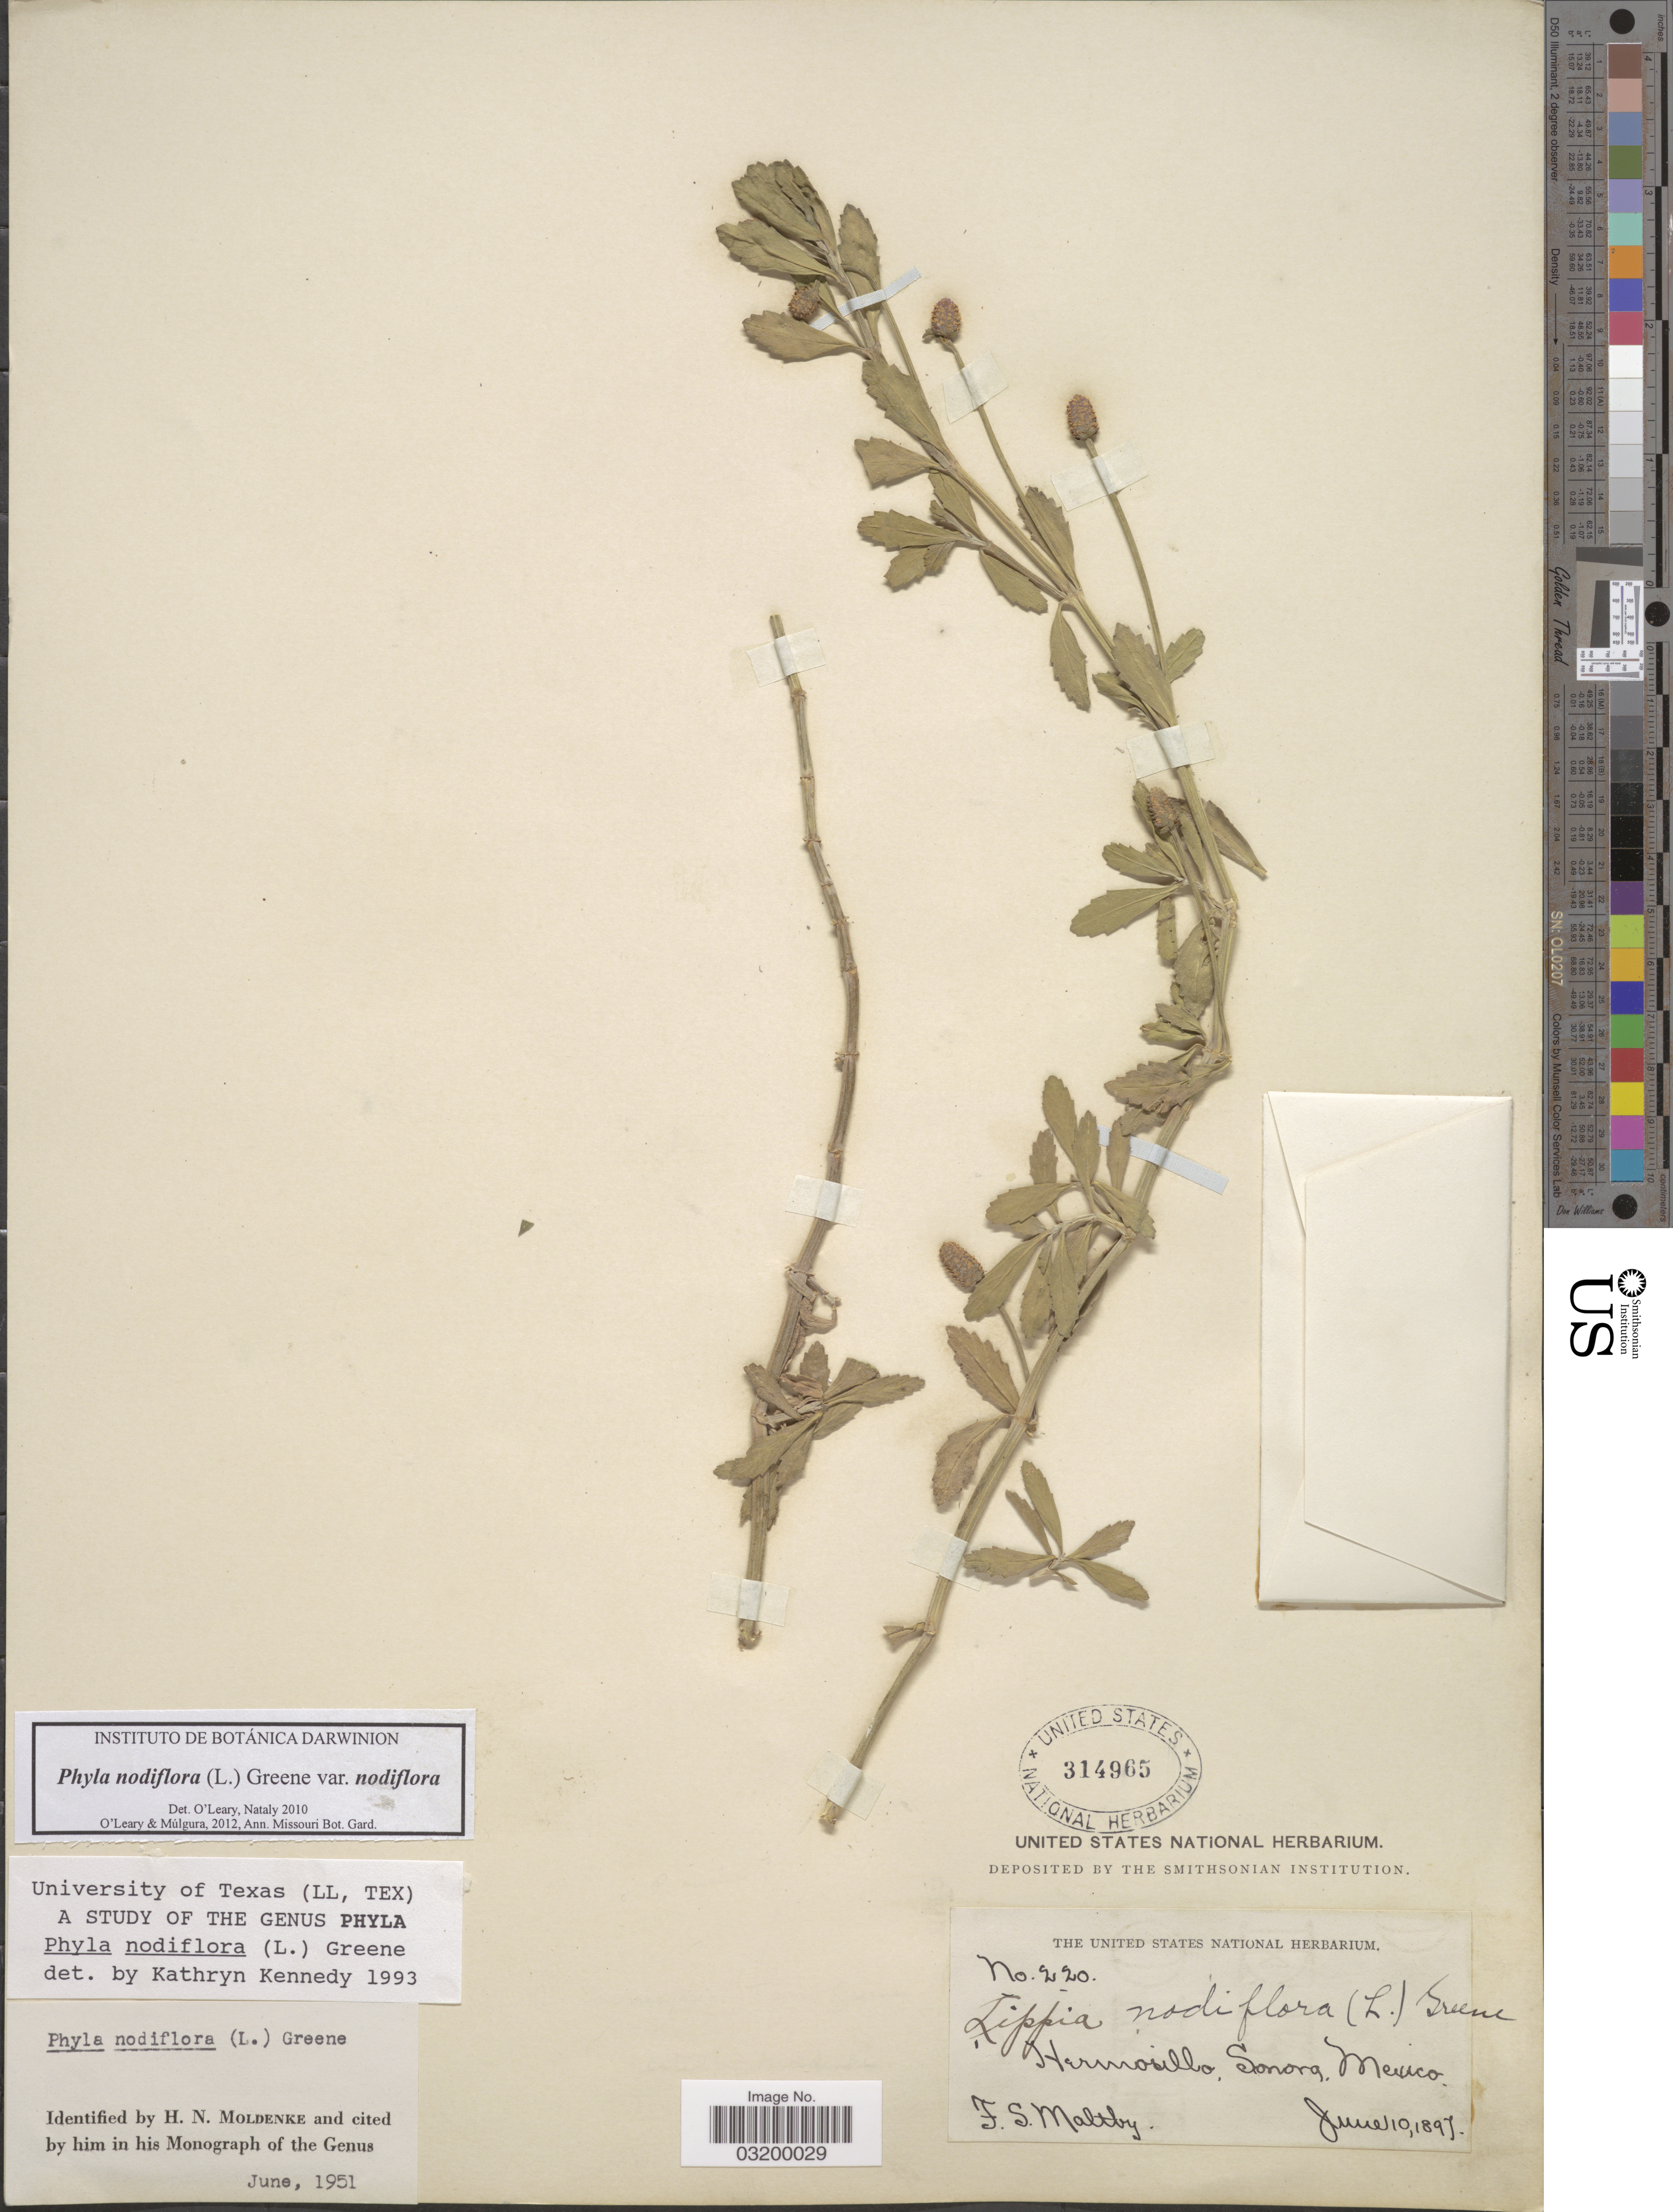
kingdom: Plantae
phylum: Tracheophyta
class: Magnoliopsida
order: Lamiales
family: Verbenaceae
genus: Phyla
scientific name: Phyla nodiflora var. nodiflora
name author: (L.) Greene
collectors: F. S. Maltby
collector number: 220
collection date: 1897-06-10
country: Mexico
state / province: Sonora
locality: Hermosillo.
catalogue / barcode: US 314965